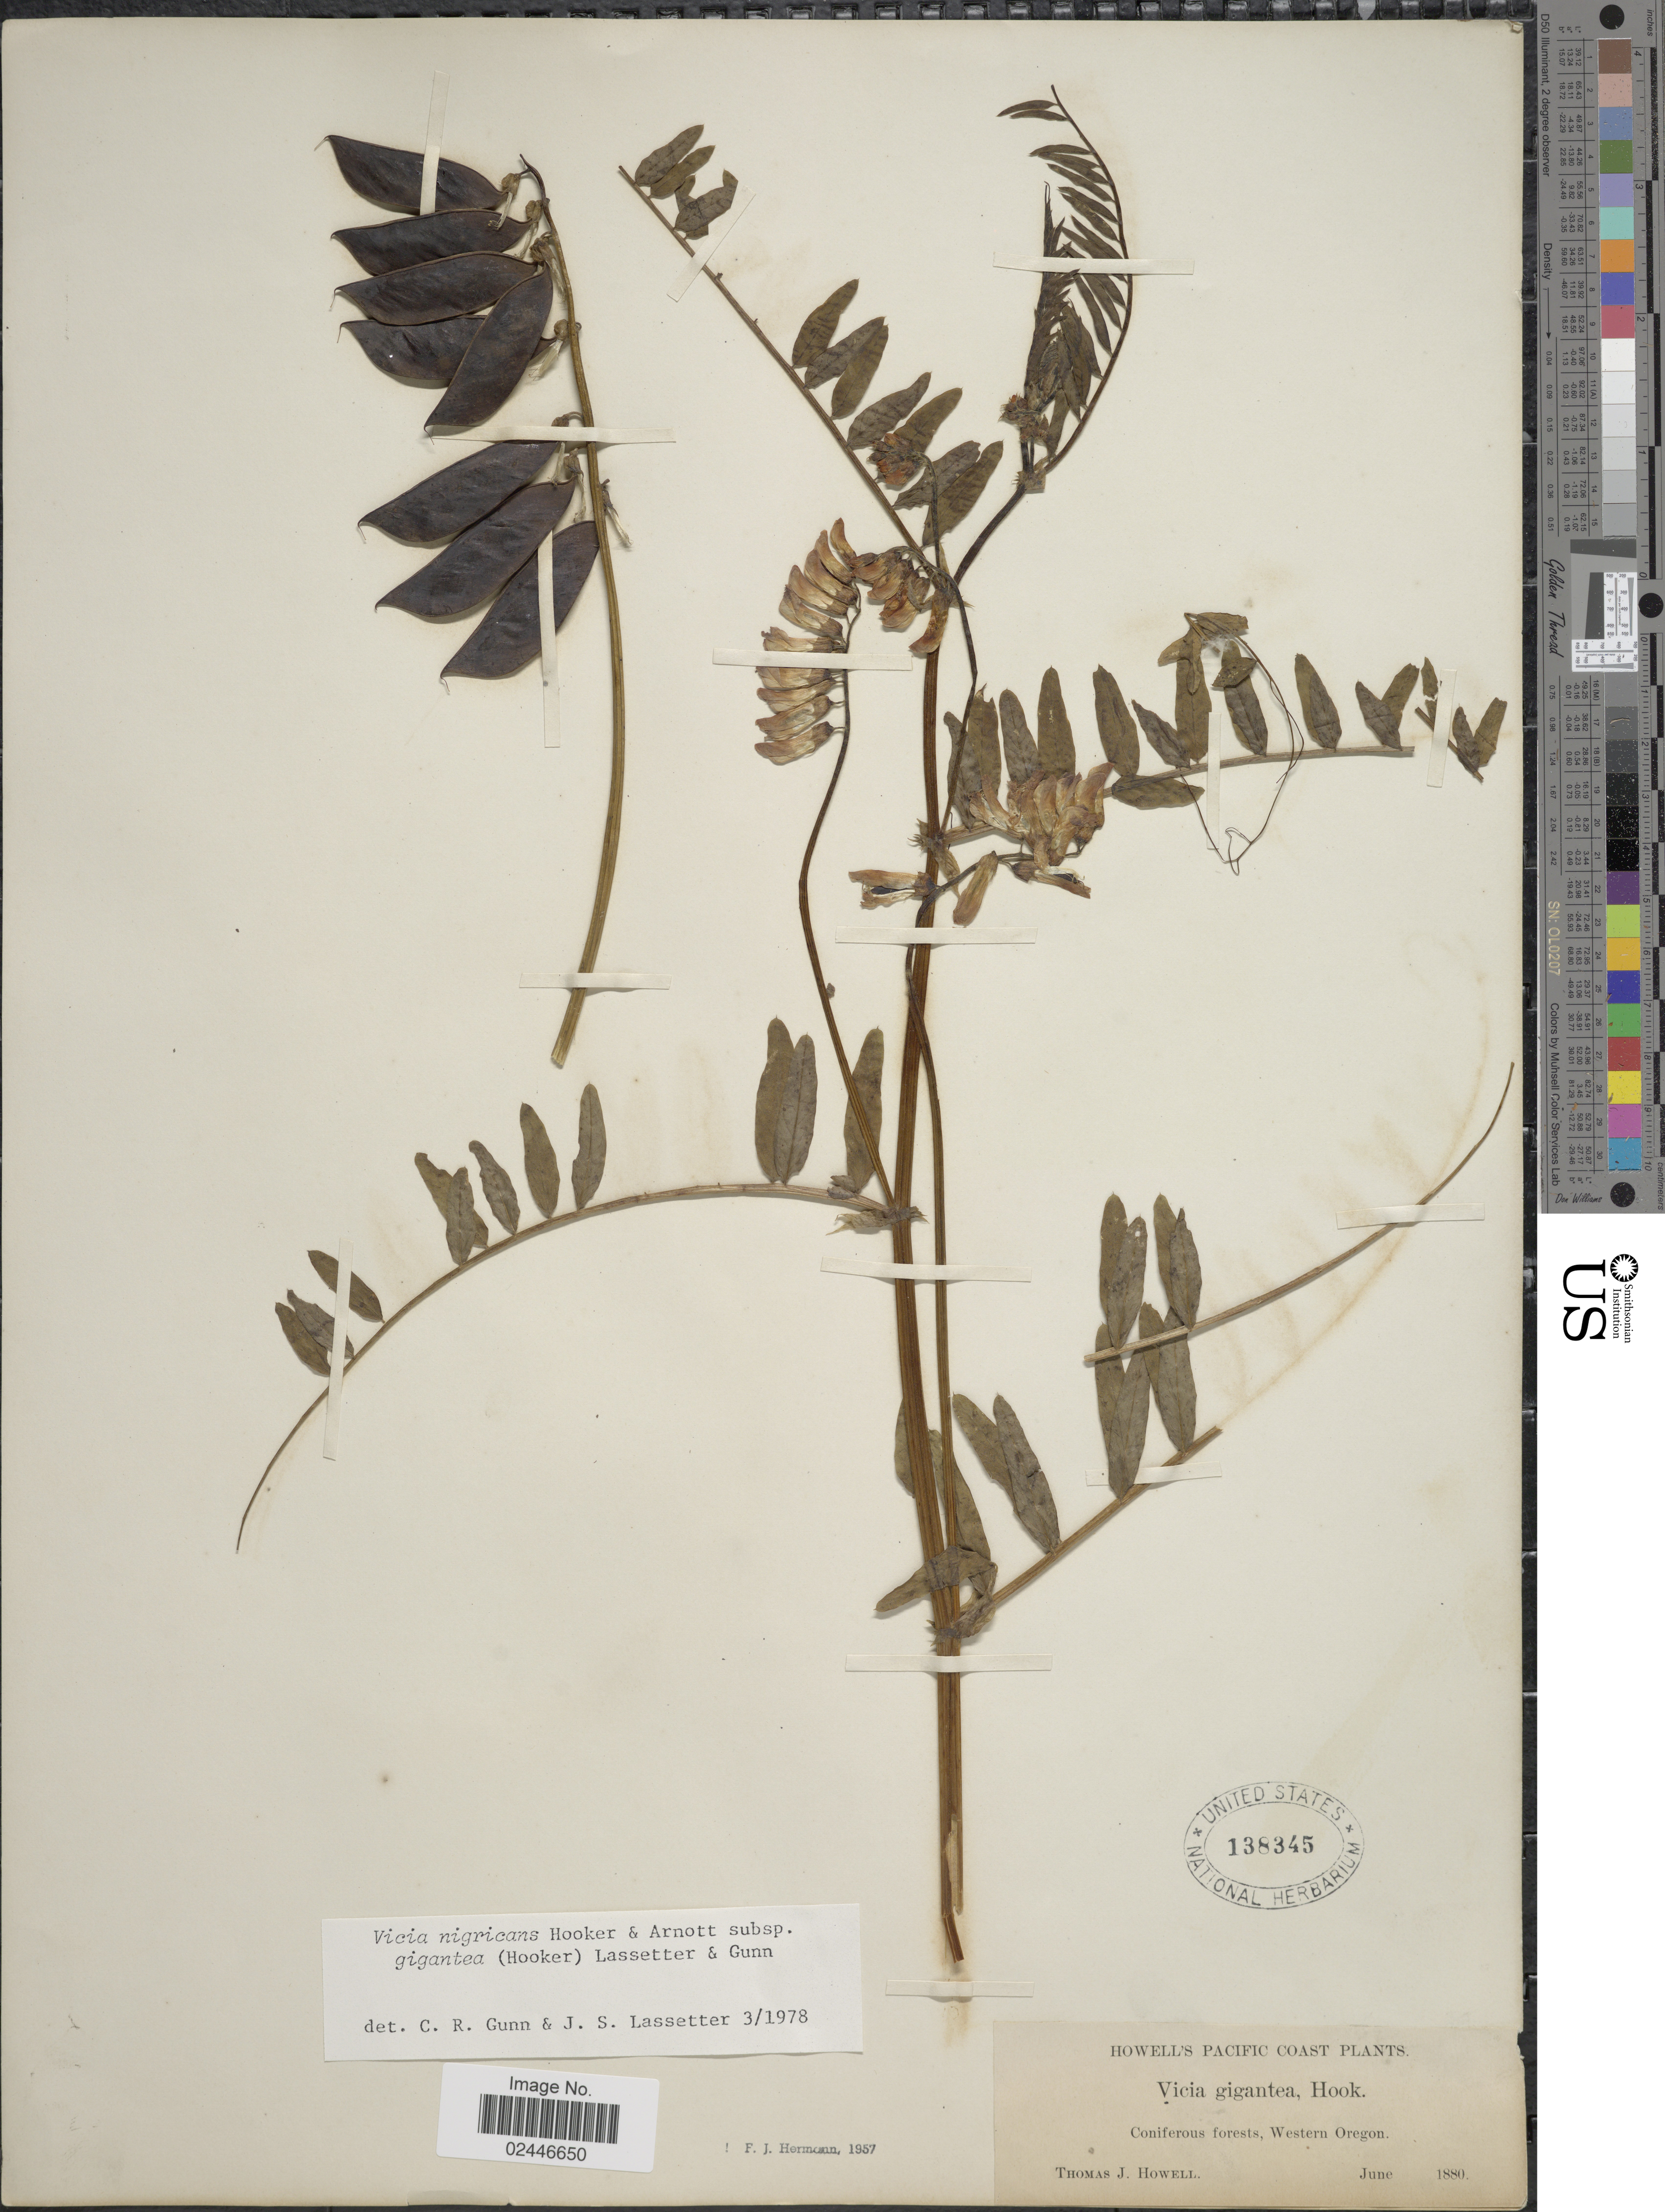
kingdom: Plantae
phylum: Tracheophyta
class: Magnoliopsida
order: Fabales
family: Fabaceae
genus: Vicia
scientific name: Vicia nigricans subsp. gigantea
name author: Hook. & Arn.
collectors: T. J. Howell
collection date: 1880-06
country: United States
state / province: Oregon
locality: Pacific Coast, Western Oregon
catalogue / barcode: US 138345